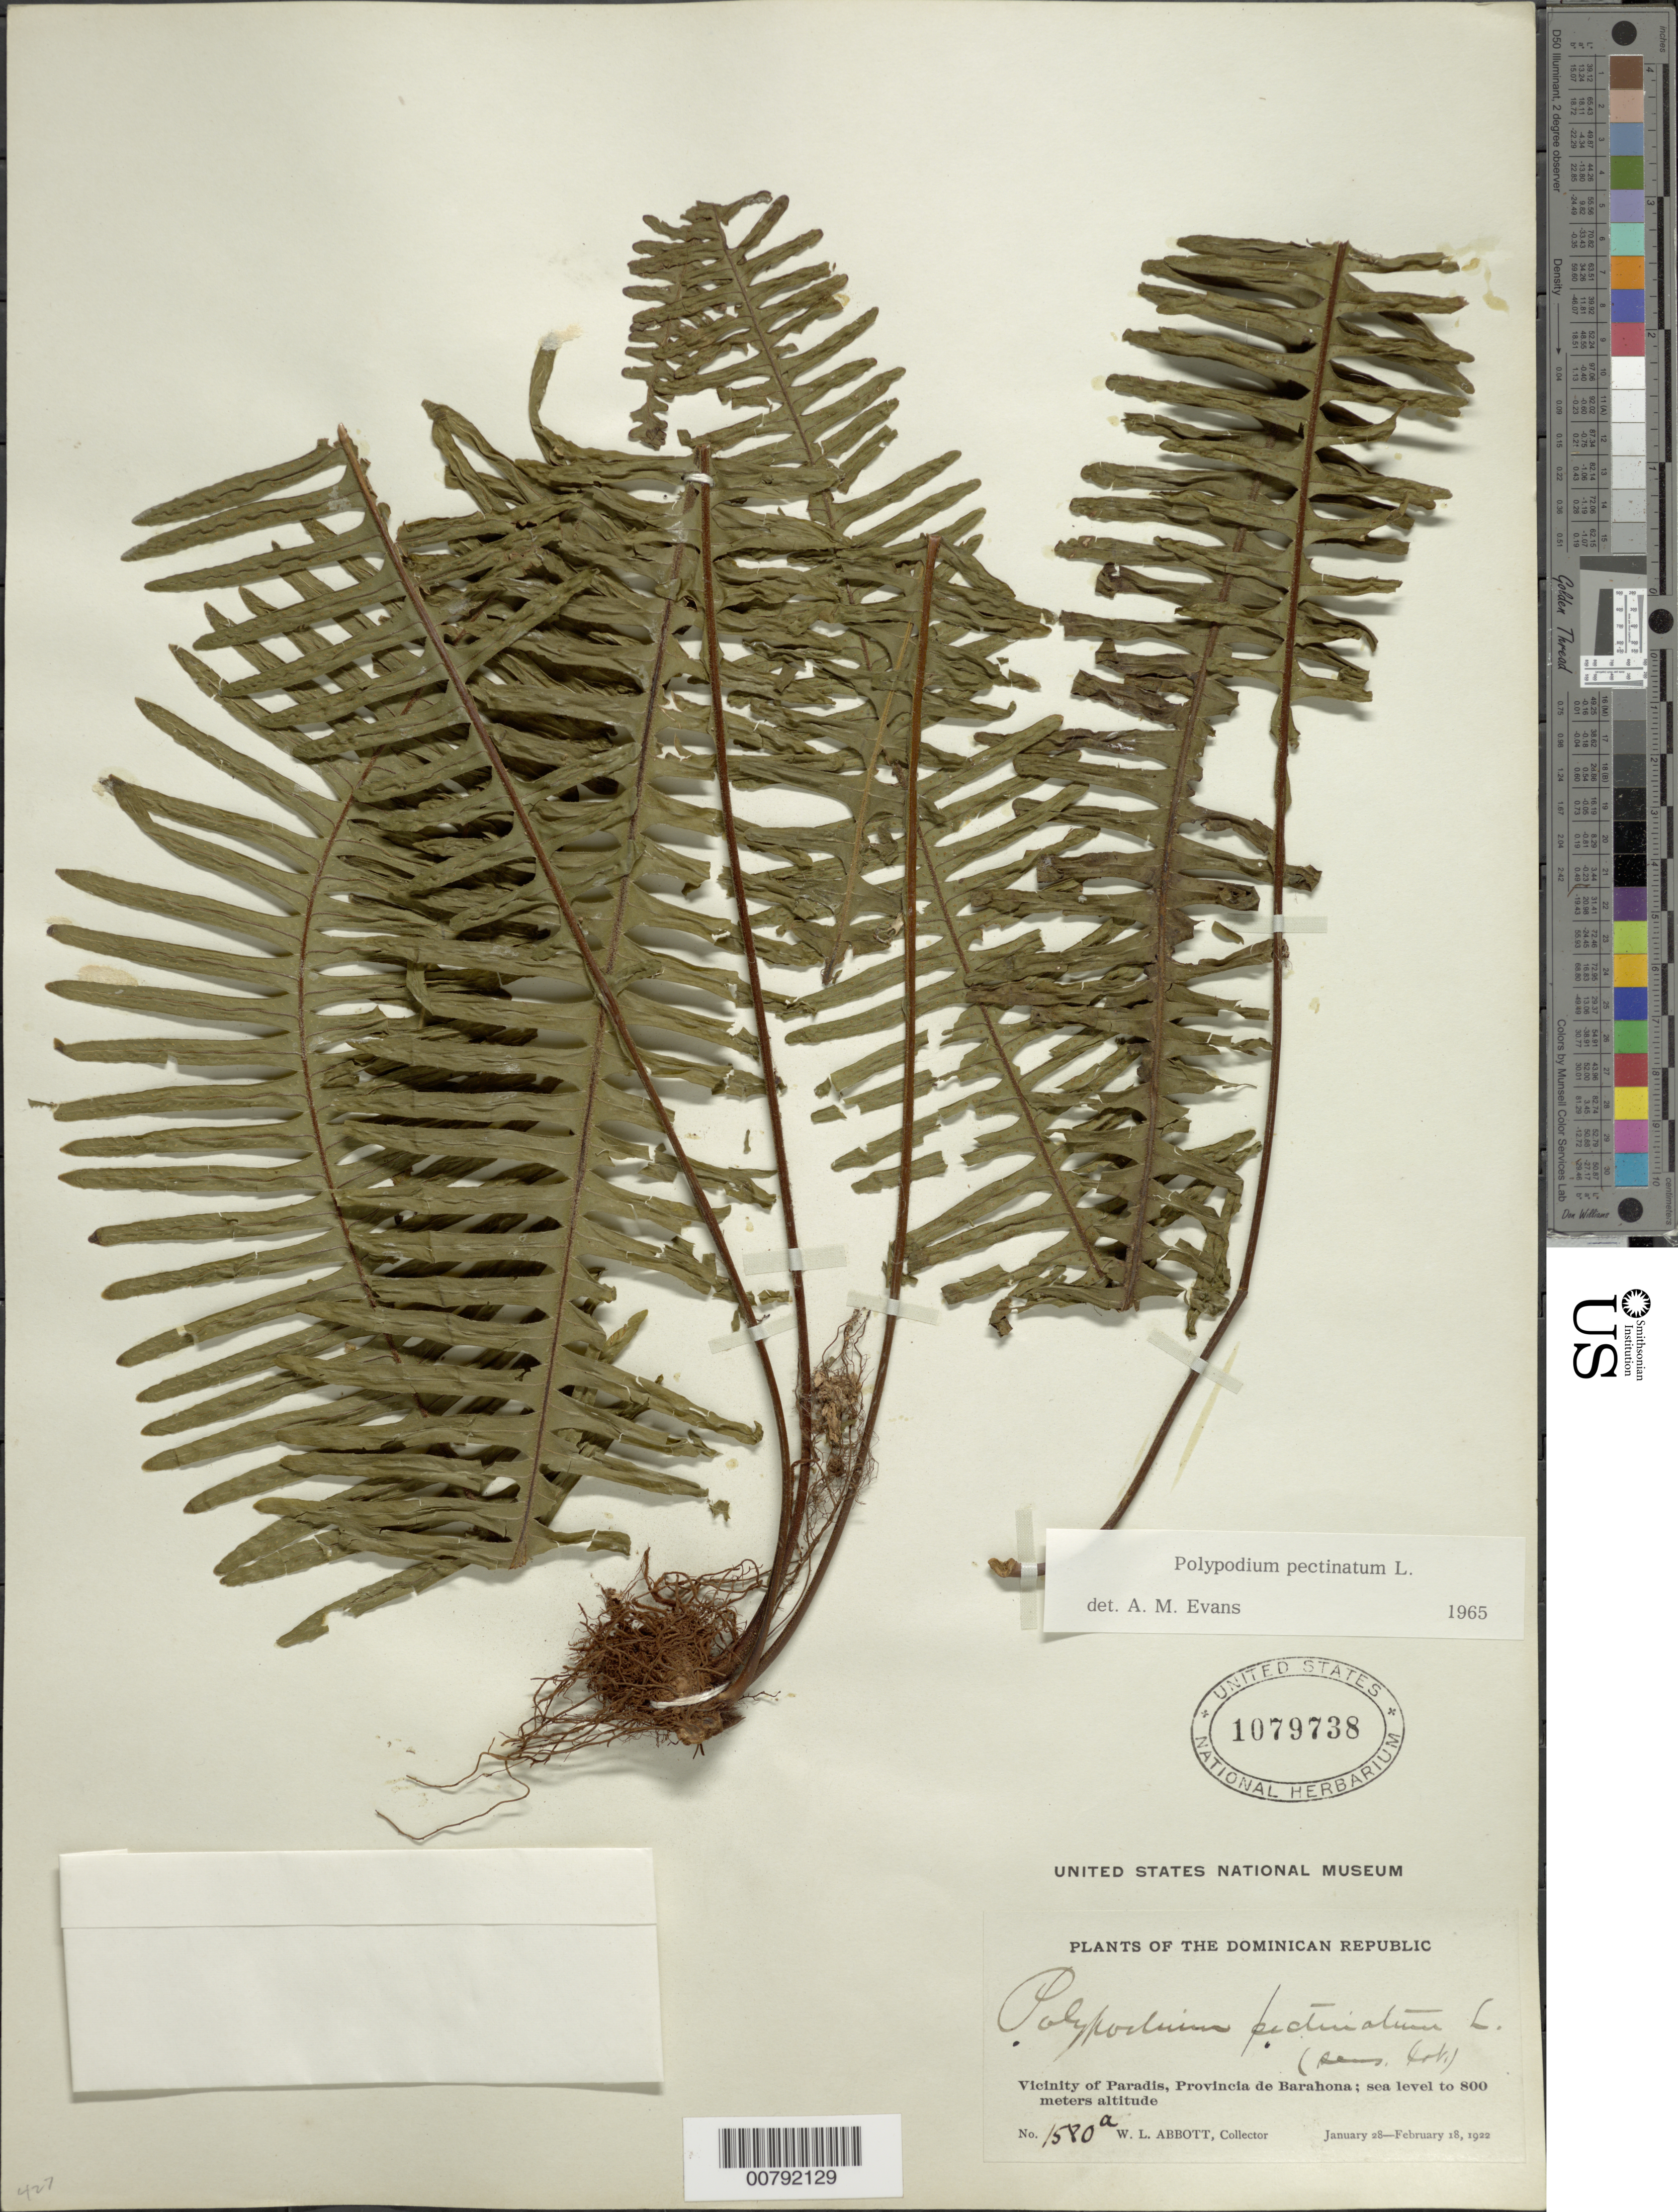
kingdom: Plantae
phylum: Tracheophyta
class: Polypodiopsida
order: Polypodiales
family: Polypodiaceae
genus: Pecluma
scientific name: Pecluma pectinata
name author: (L.) M.G. Price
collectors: W. L. Abbott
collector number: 1580a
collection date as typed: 28 Feb 1922 18 Feb 1922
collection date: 1922-02-18/1922-02-28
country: Dominican Republic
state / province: Barahona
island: Hispaniola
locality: Paradis, vicinity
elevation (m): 0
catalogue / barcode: US 1079738